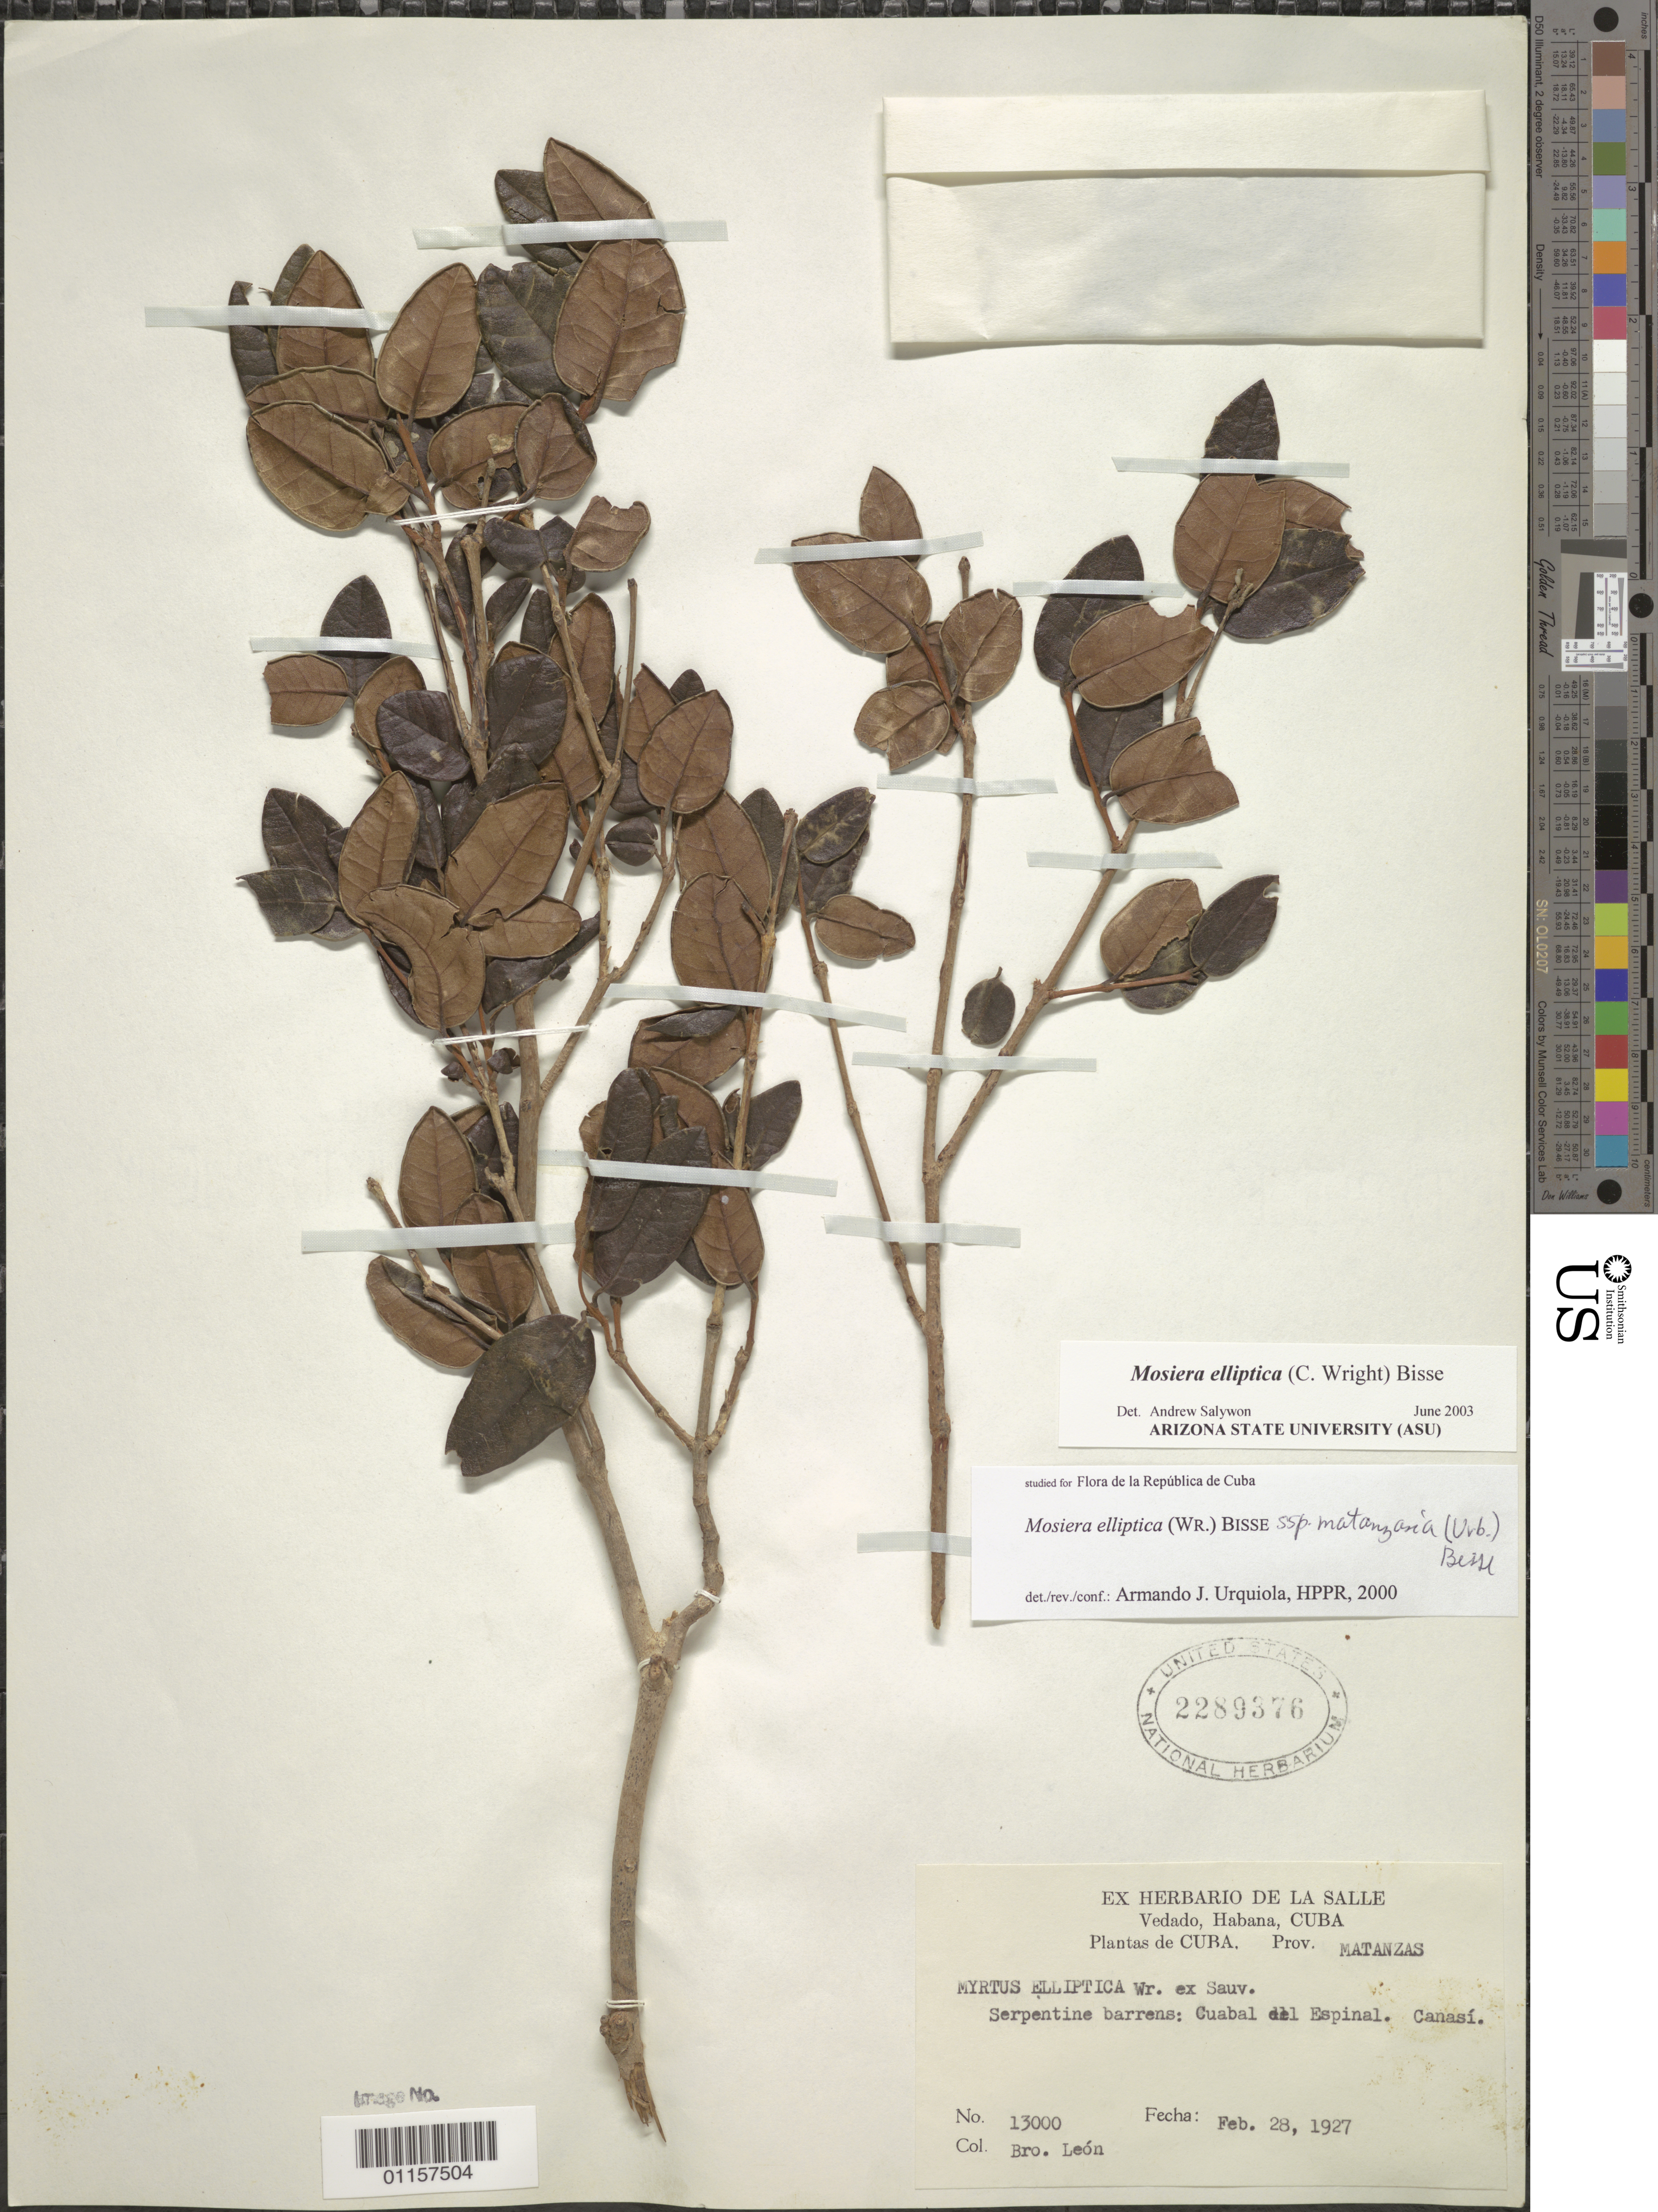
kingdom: Plantae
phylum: Tracheophyta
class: Magnoliopsida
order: Myrtales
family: Myrtaceae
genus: Mosiera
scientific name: Mosiera elliptica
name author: (C. Wright) Bisse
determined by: Salywon, A. M., (ASU)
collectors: Bro. León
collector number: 13000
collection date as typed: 28 Feb 1927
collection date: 1927-02-28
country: Cuba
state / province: Matanzas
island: Cuba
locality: Guabal del Espinal, Canasí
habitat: Serpentine barrens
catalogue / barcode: US 2289376